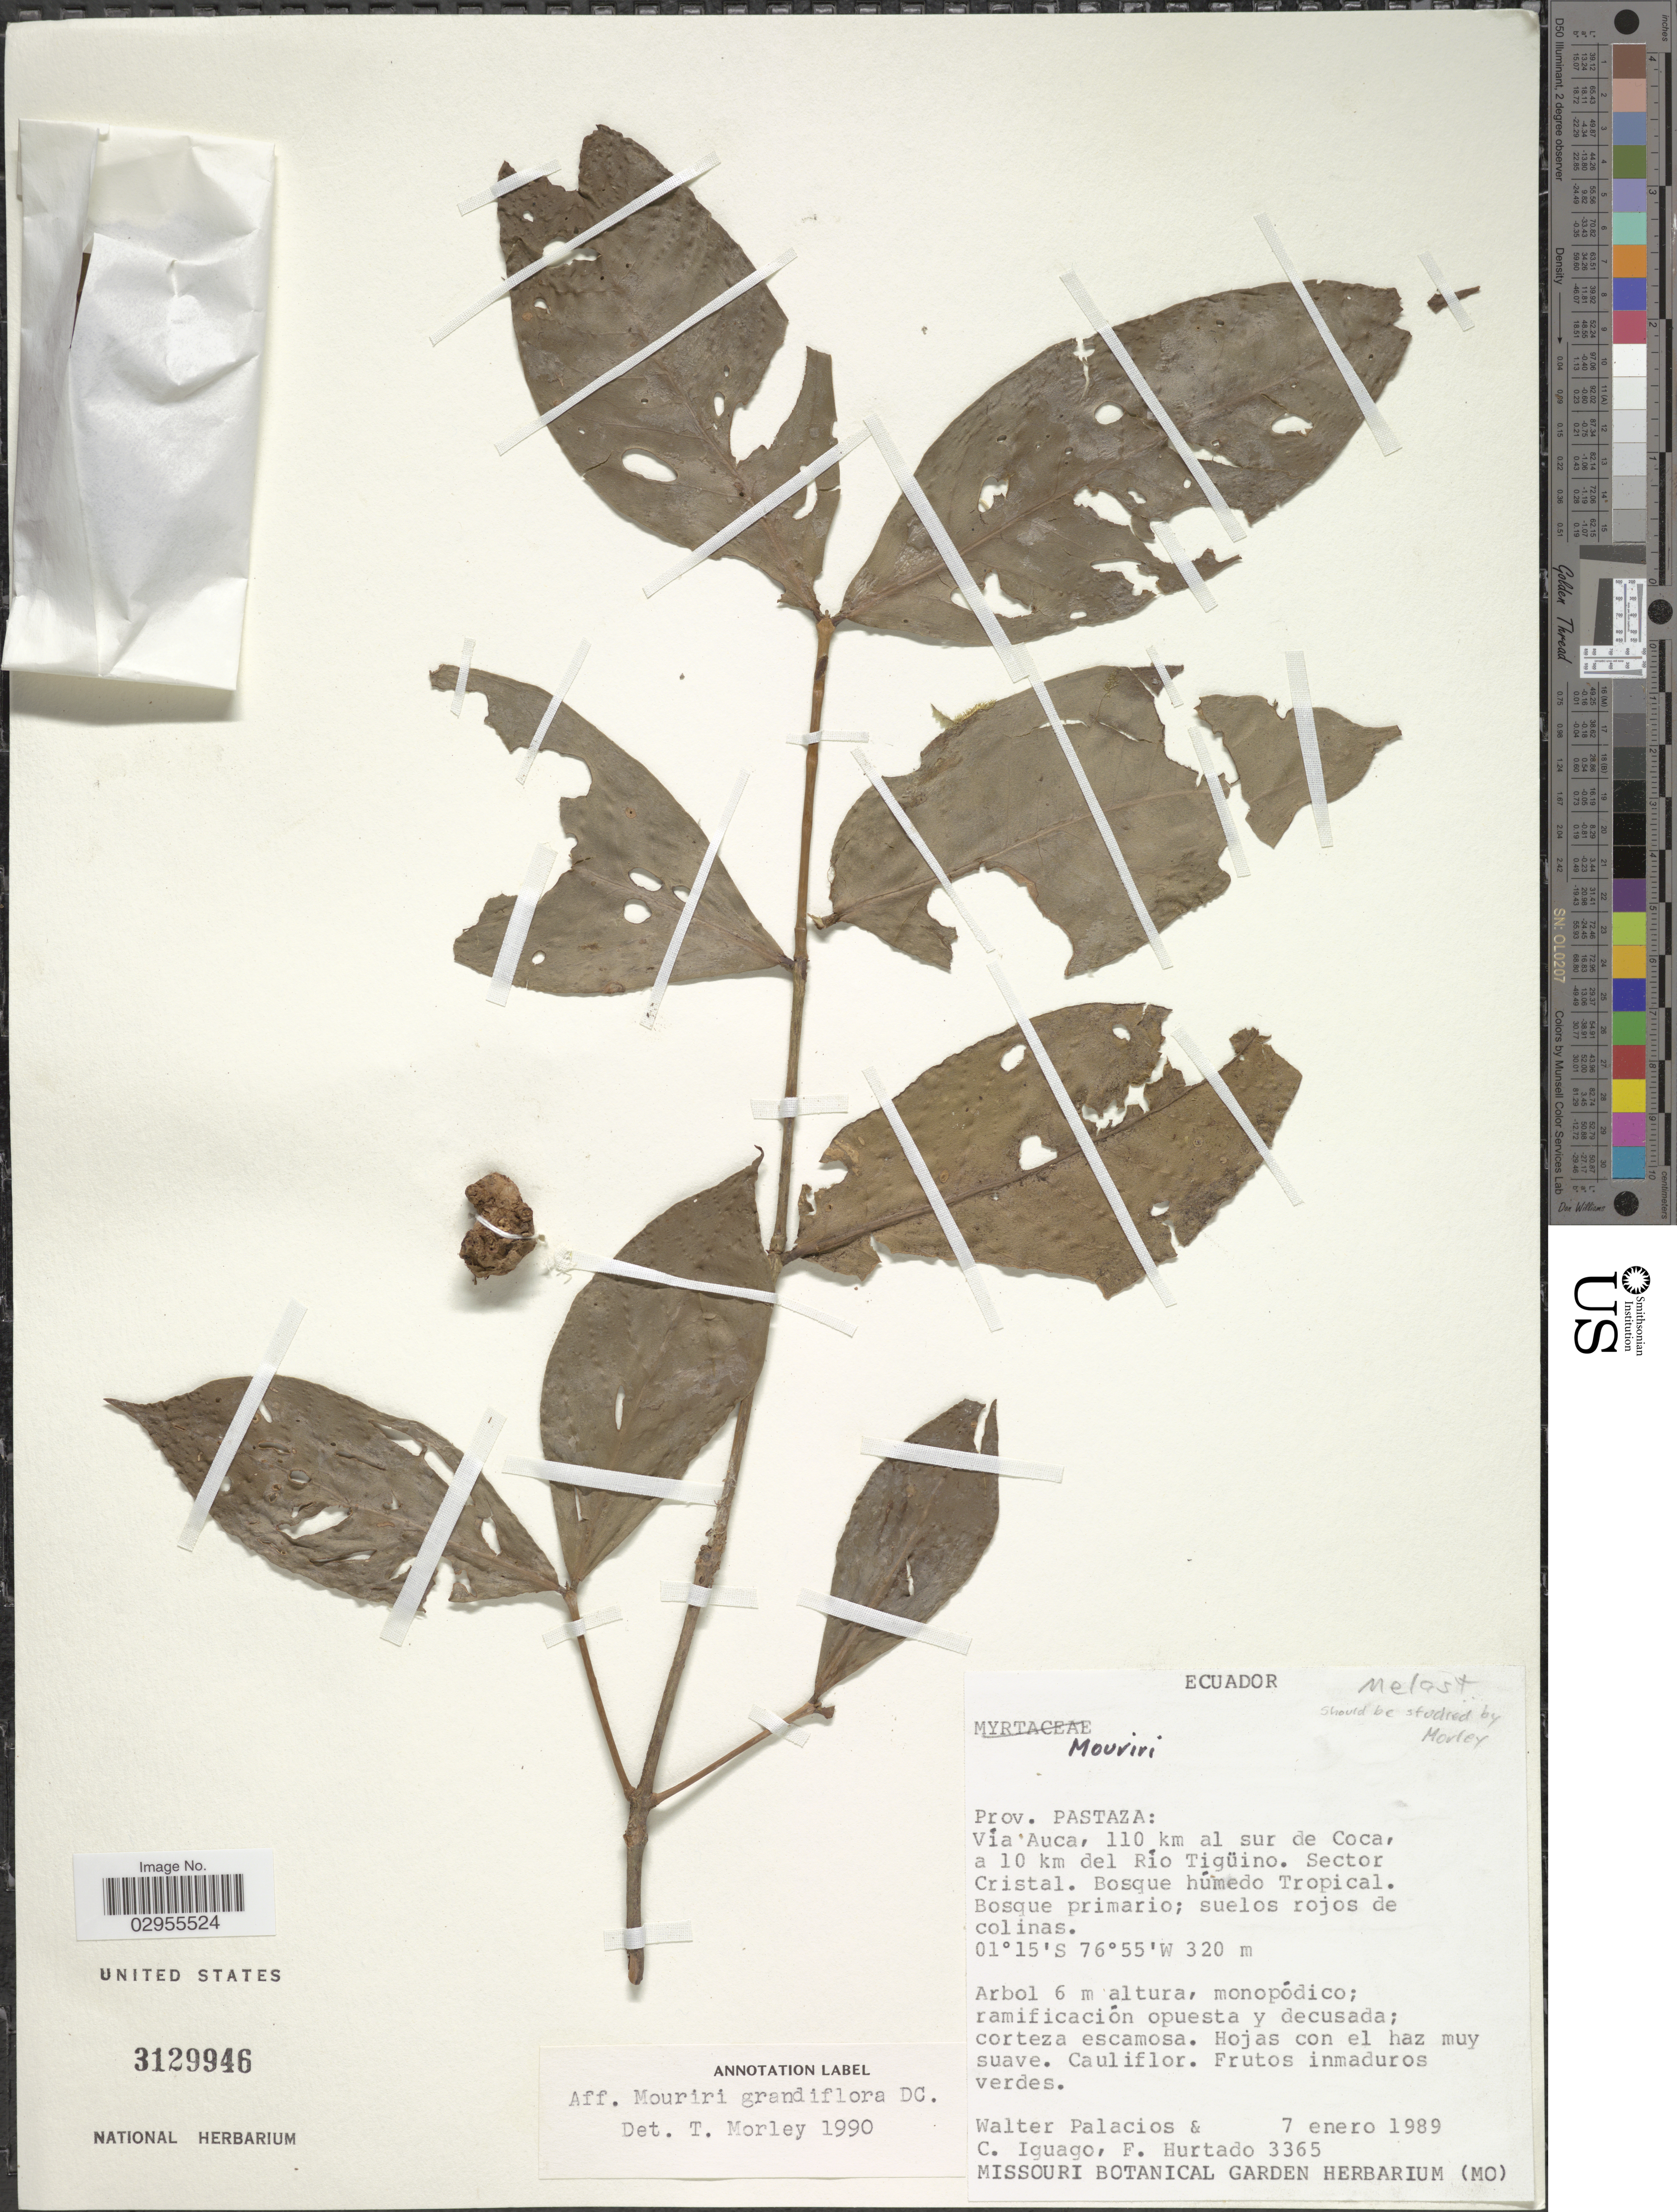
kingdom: Plantae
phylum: Tracheophyta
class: Magnoliopsida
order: Myrtales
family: Melastomataceae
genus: Mouriri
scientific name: Mouriri grandiflora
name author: DC.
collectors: W. Palacios, C. Iguago & F. Hurtado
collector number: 3365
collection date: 1989-01-07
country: Ecuador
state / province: Pastaza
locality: Prov. Pastaza: Vía Auca, 110 km al sur de Coca, a 10 km del Río Tigüino, Sector Cristal.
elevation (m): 320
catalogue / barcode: US 3129946